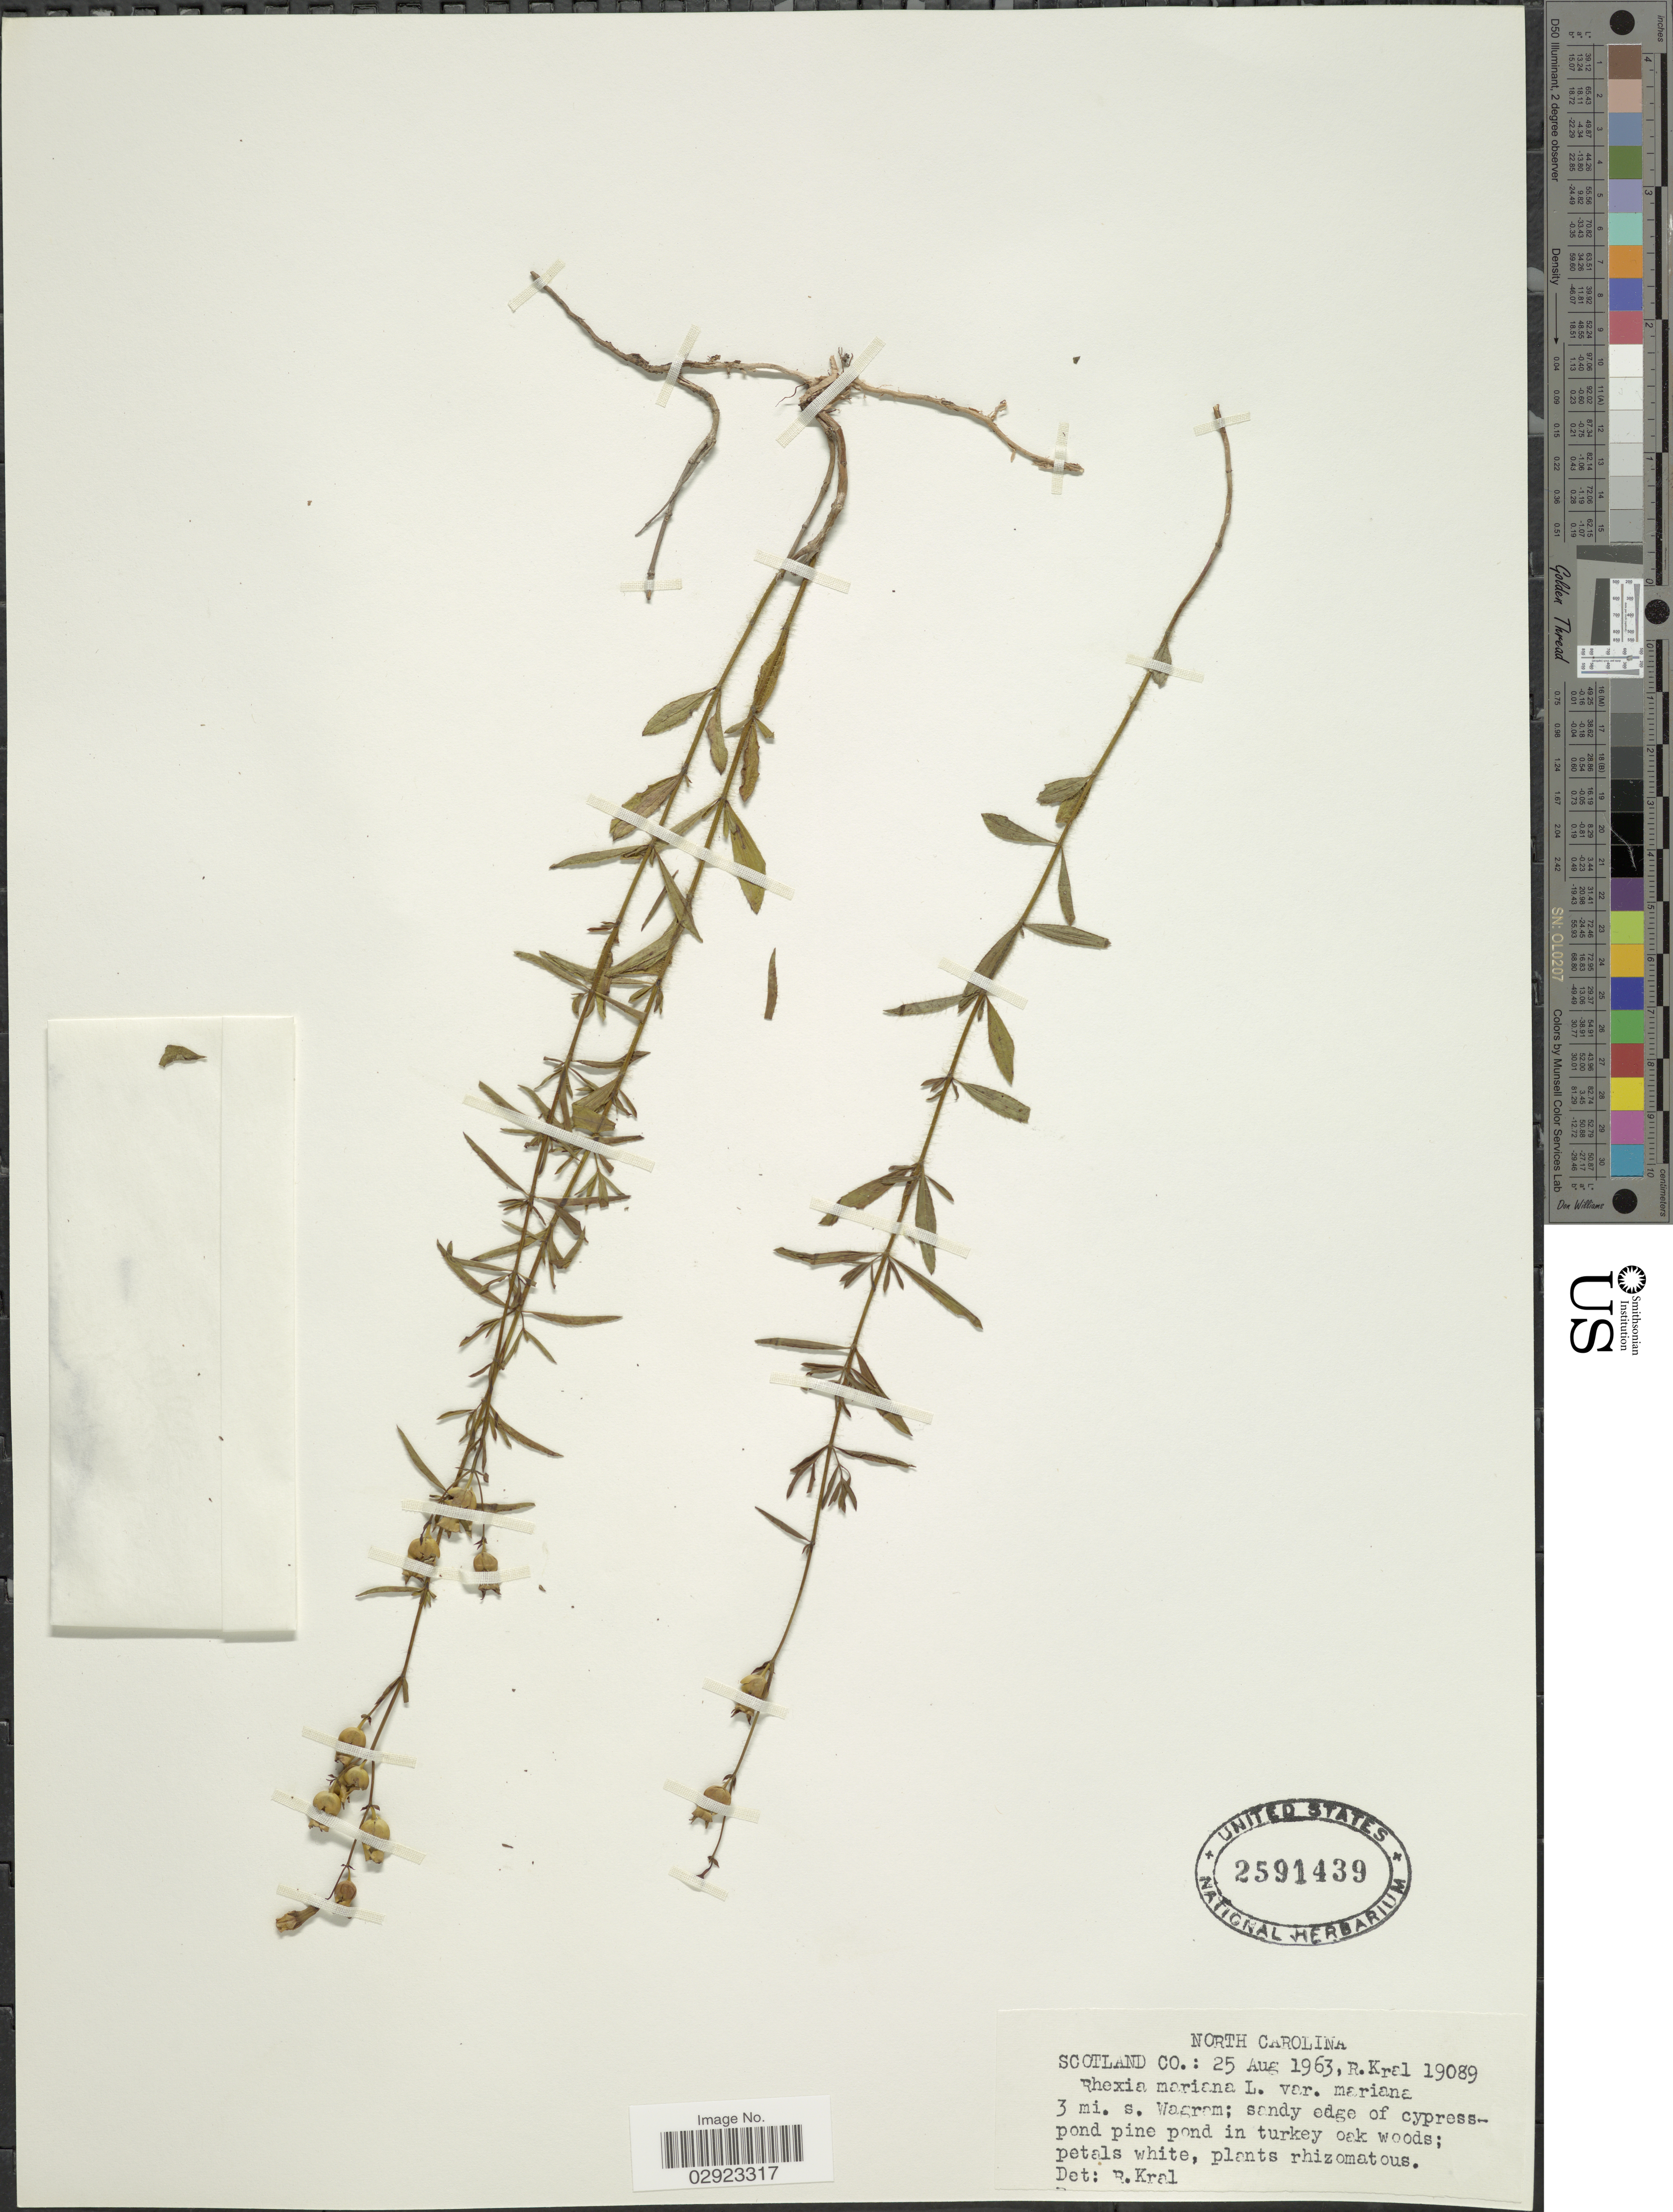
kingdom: Plantae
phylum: Tracheophyta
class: Magnoliopsida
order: Myrtales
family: Melastomataceae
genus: Rhexia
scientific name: Rhexia mariana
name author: L.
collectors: R. Kral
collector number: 19089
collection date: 1963-08-25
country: United States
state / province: North Carolina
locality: Scotland Co., 3 mi. s. Wagram.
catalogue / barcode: US 2591439